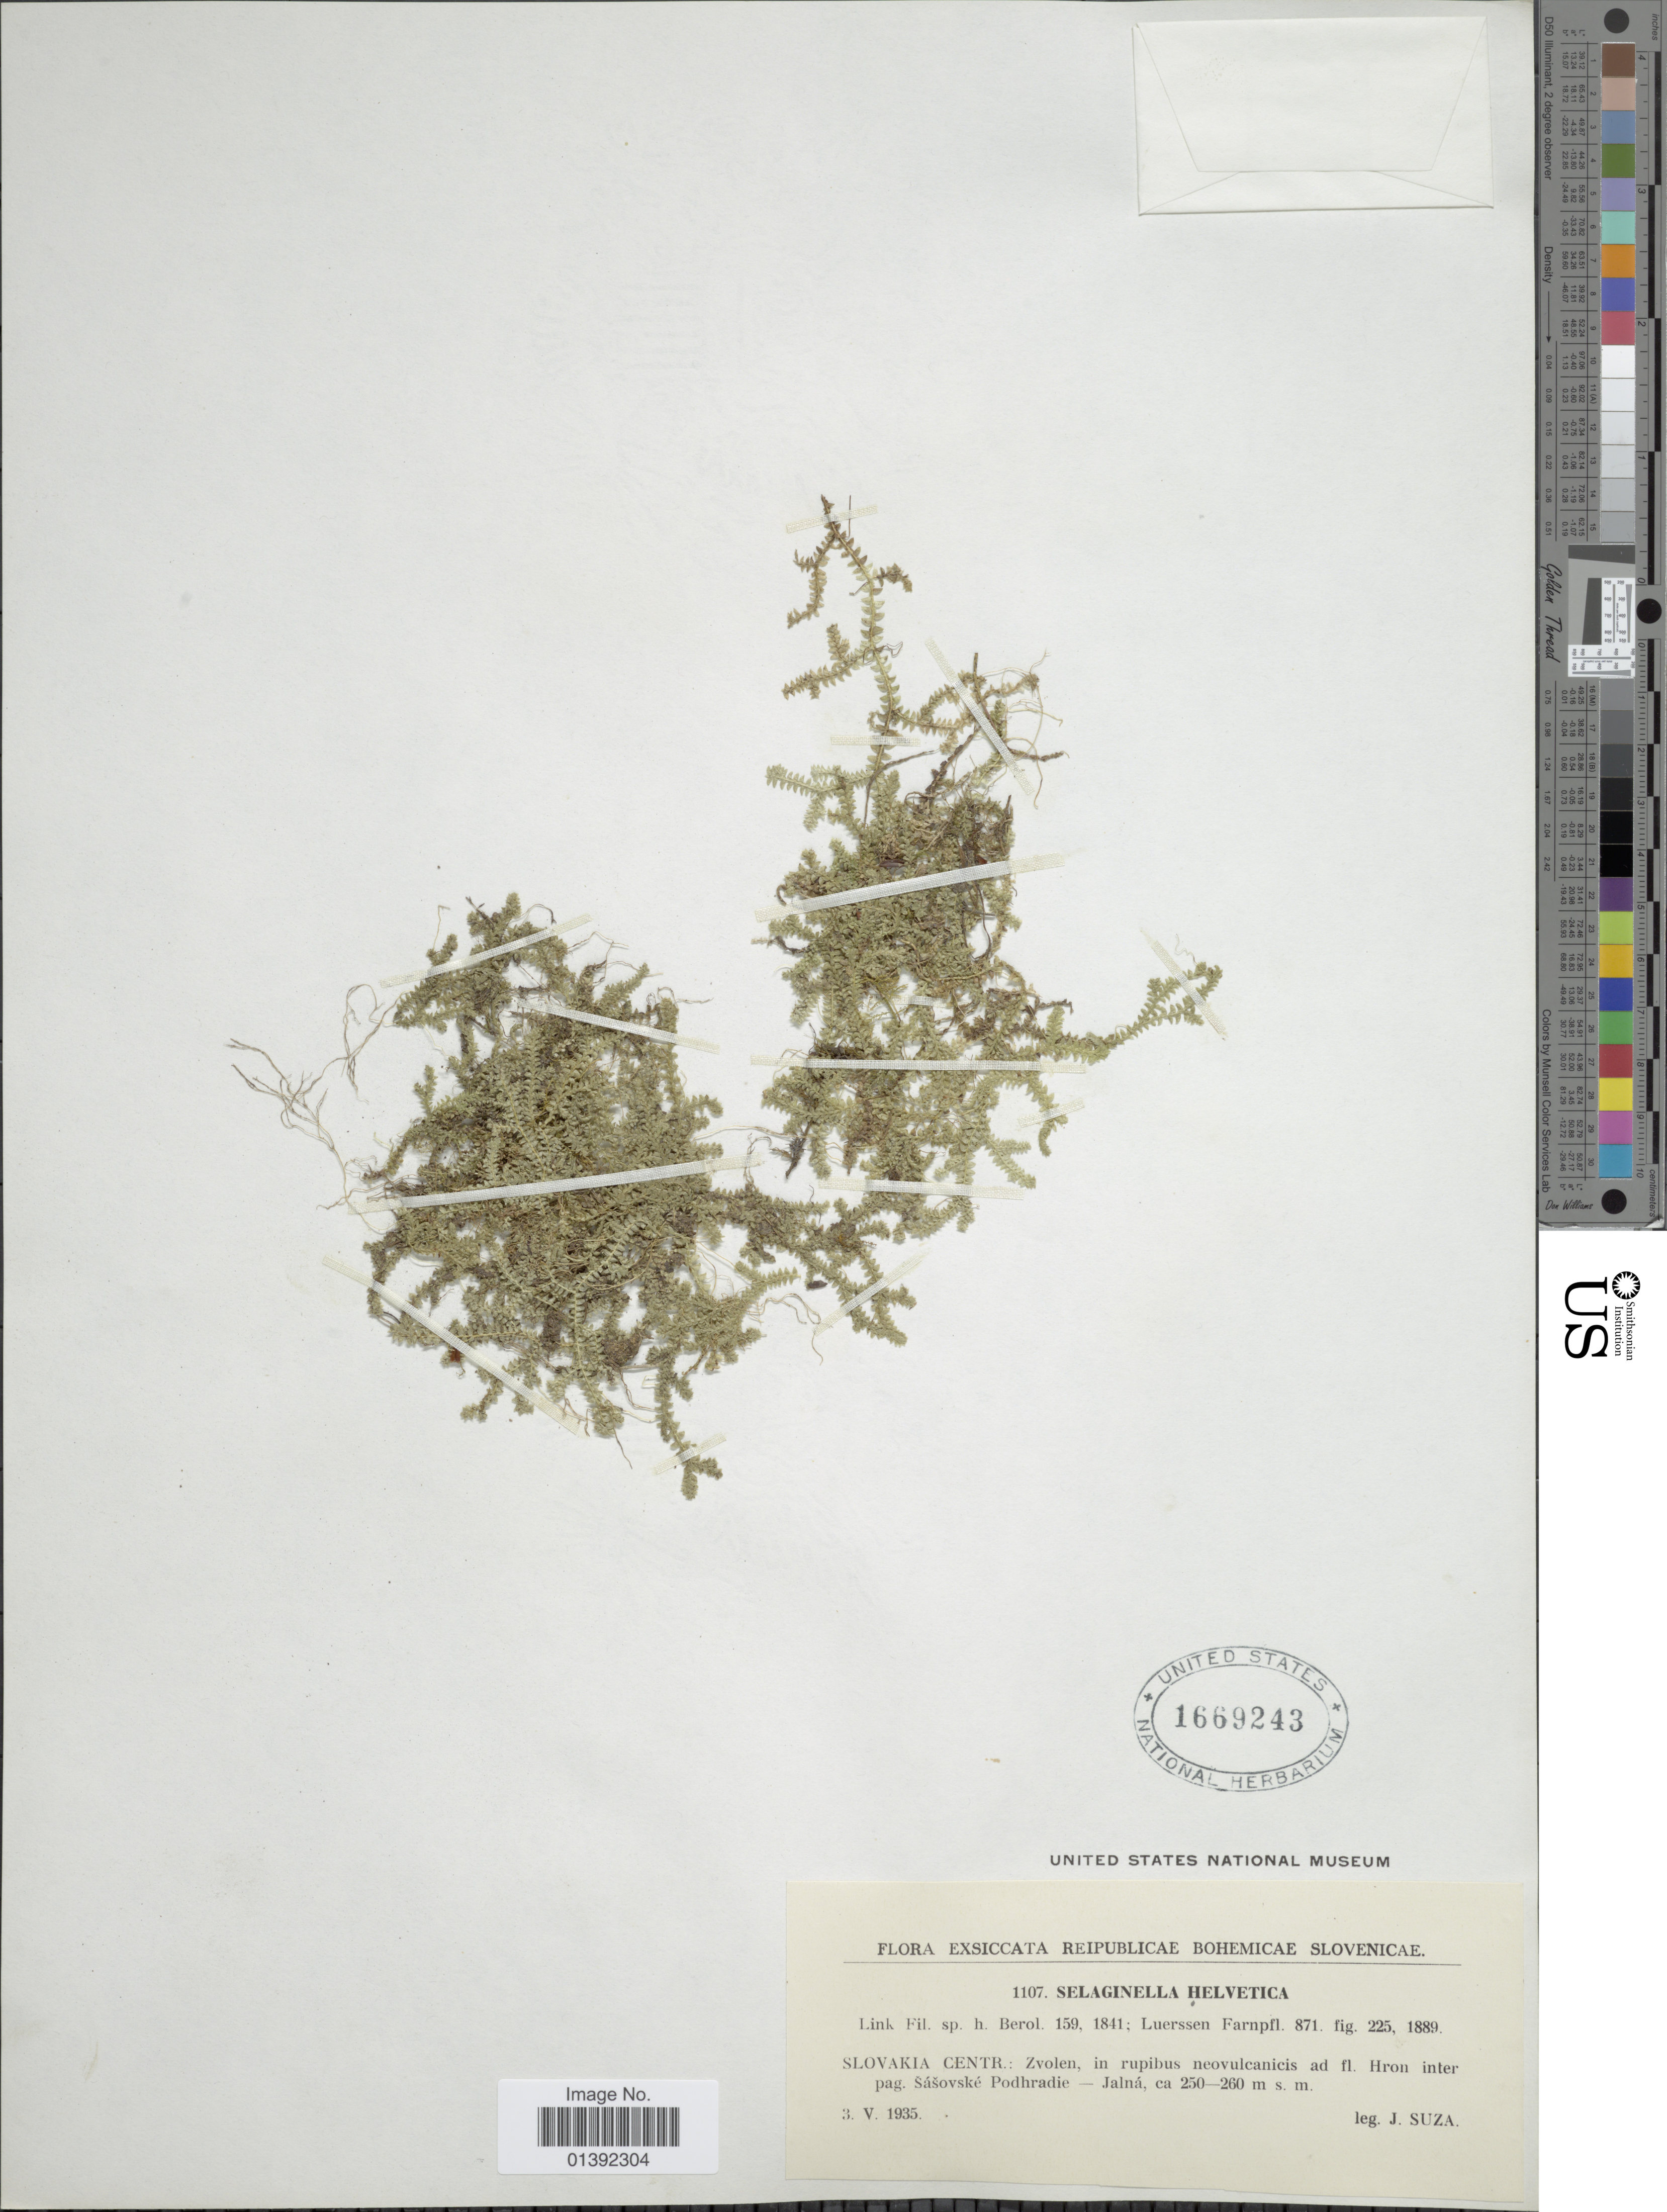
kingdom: Plantae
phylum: Tracheophyta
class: Lycopodiopsida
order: Selaginellales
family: Selaginellaceae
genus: Selaginella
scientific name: Selaginella helvetica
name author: (L.) Spring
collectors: J. Suza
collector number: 1107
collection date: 1935-05-03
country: Slovakia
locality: Slovakia Centr: Zvolen, in rupibus neovulcanicic ad fl. Hron inter pag. Sasovske Podhradie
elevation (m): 250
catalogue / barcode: US 1669243